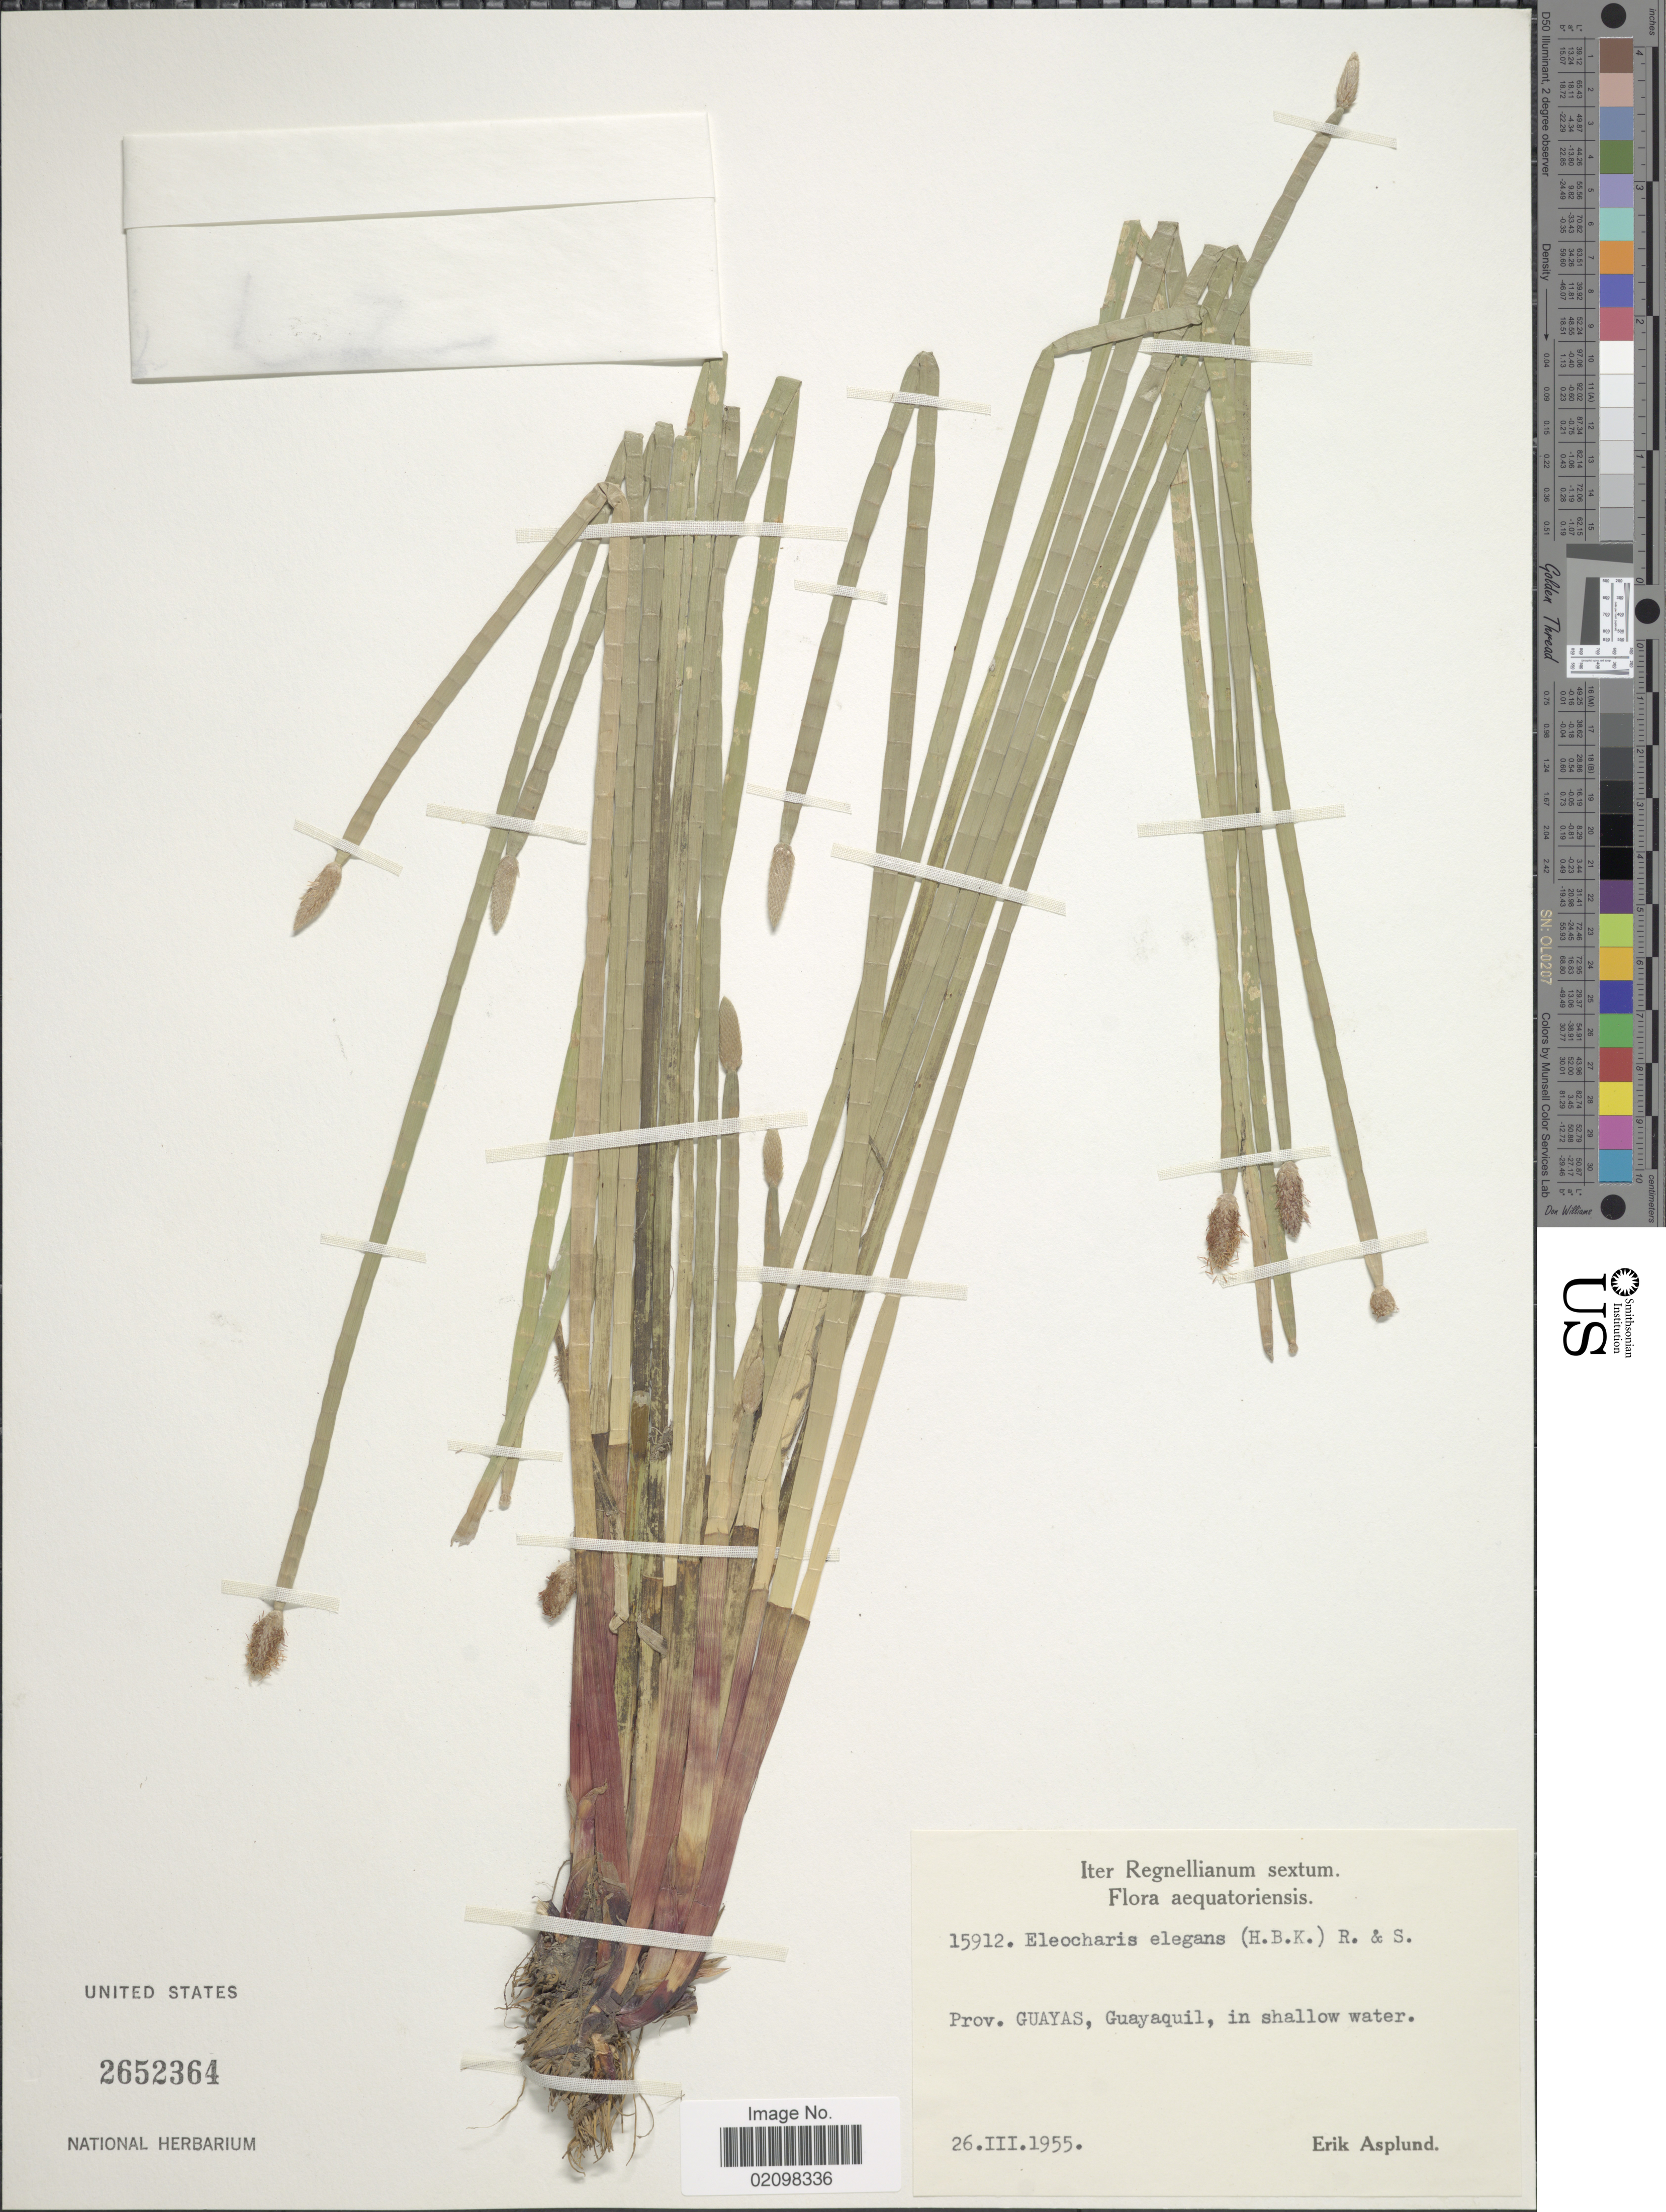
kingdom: Plantae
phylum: Tracheophyta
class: Liliopsida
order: Poales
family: Cyperaceae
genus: Eleocharis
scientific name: Eleocharis elegans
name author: (Kunth) Roem. & Schult.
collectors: E. Asplund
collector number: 15912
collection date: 1955-03-26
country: Ecuador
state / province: Guayas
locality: Guayaquil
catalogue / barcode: US 2652364